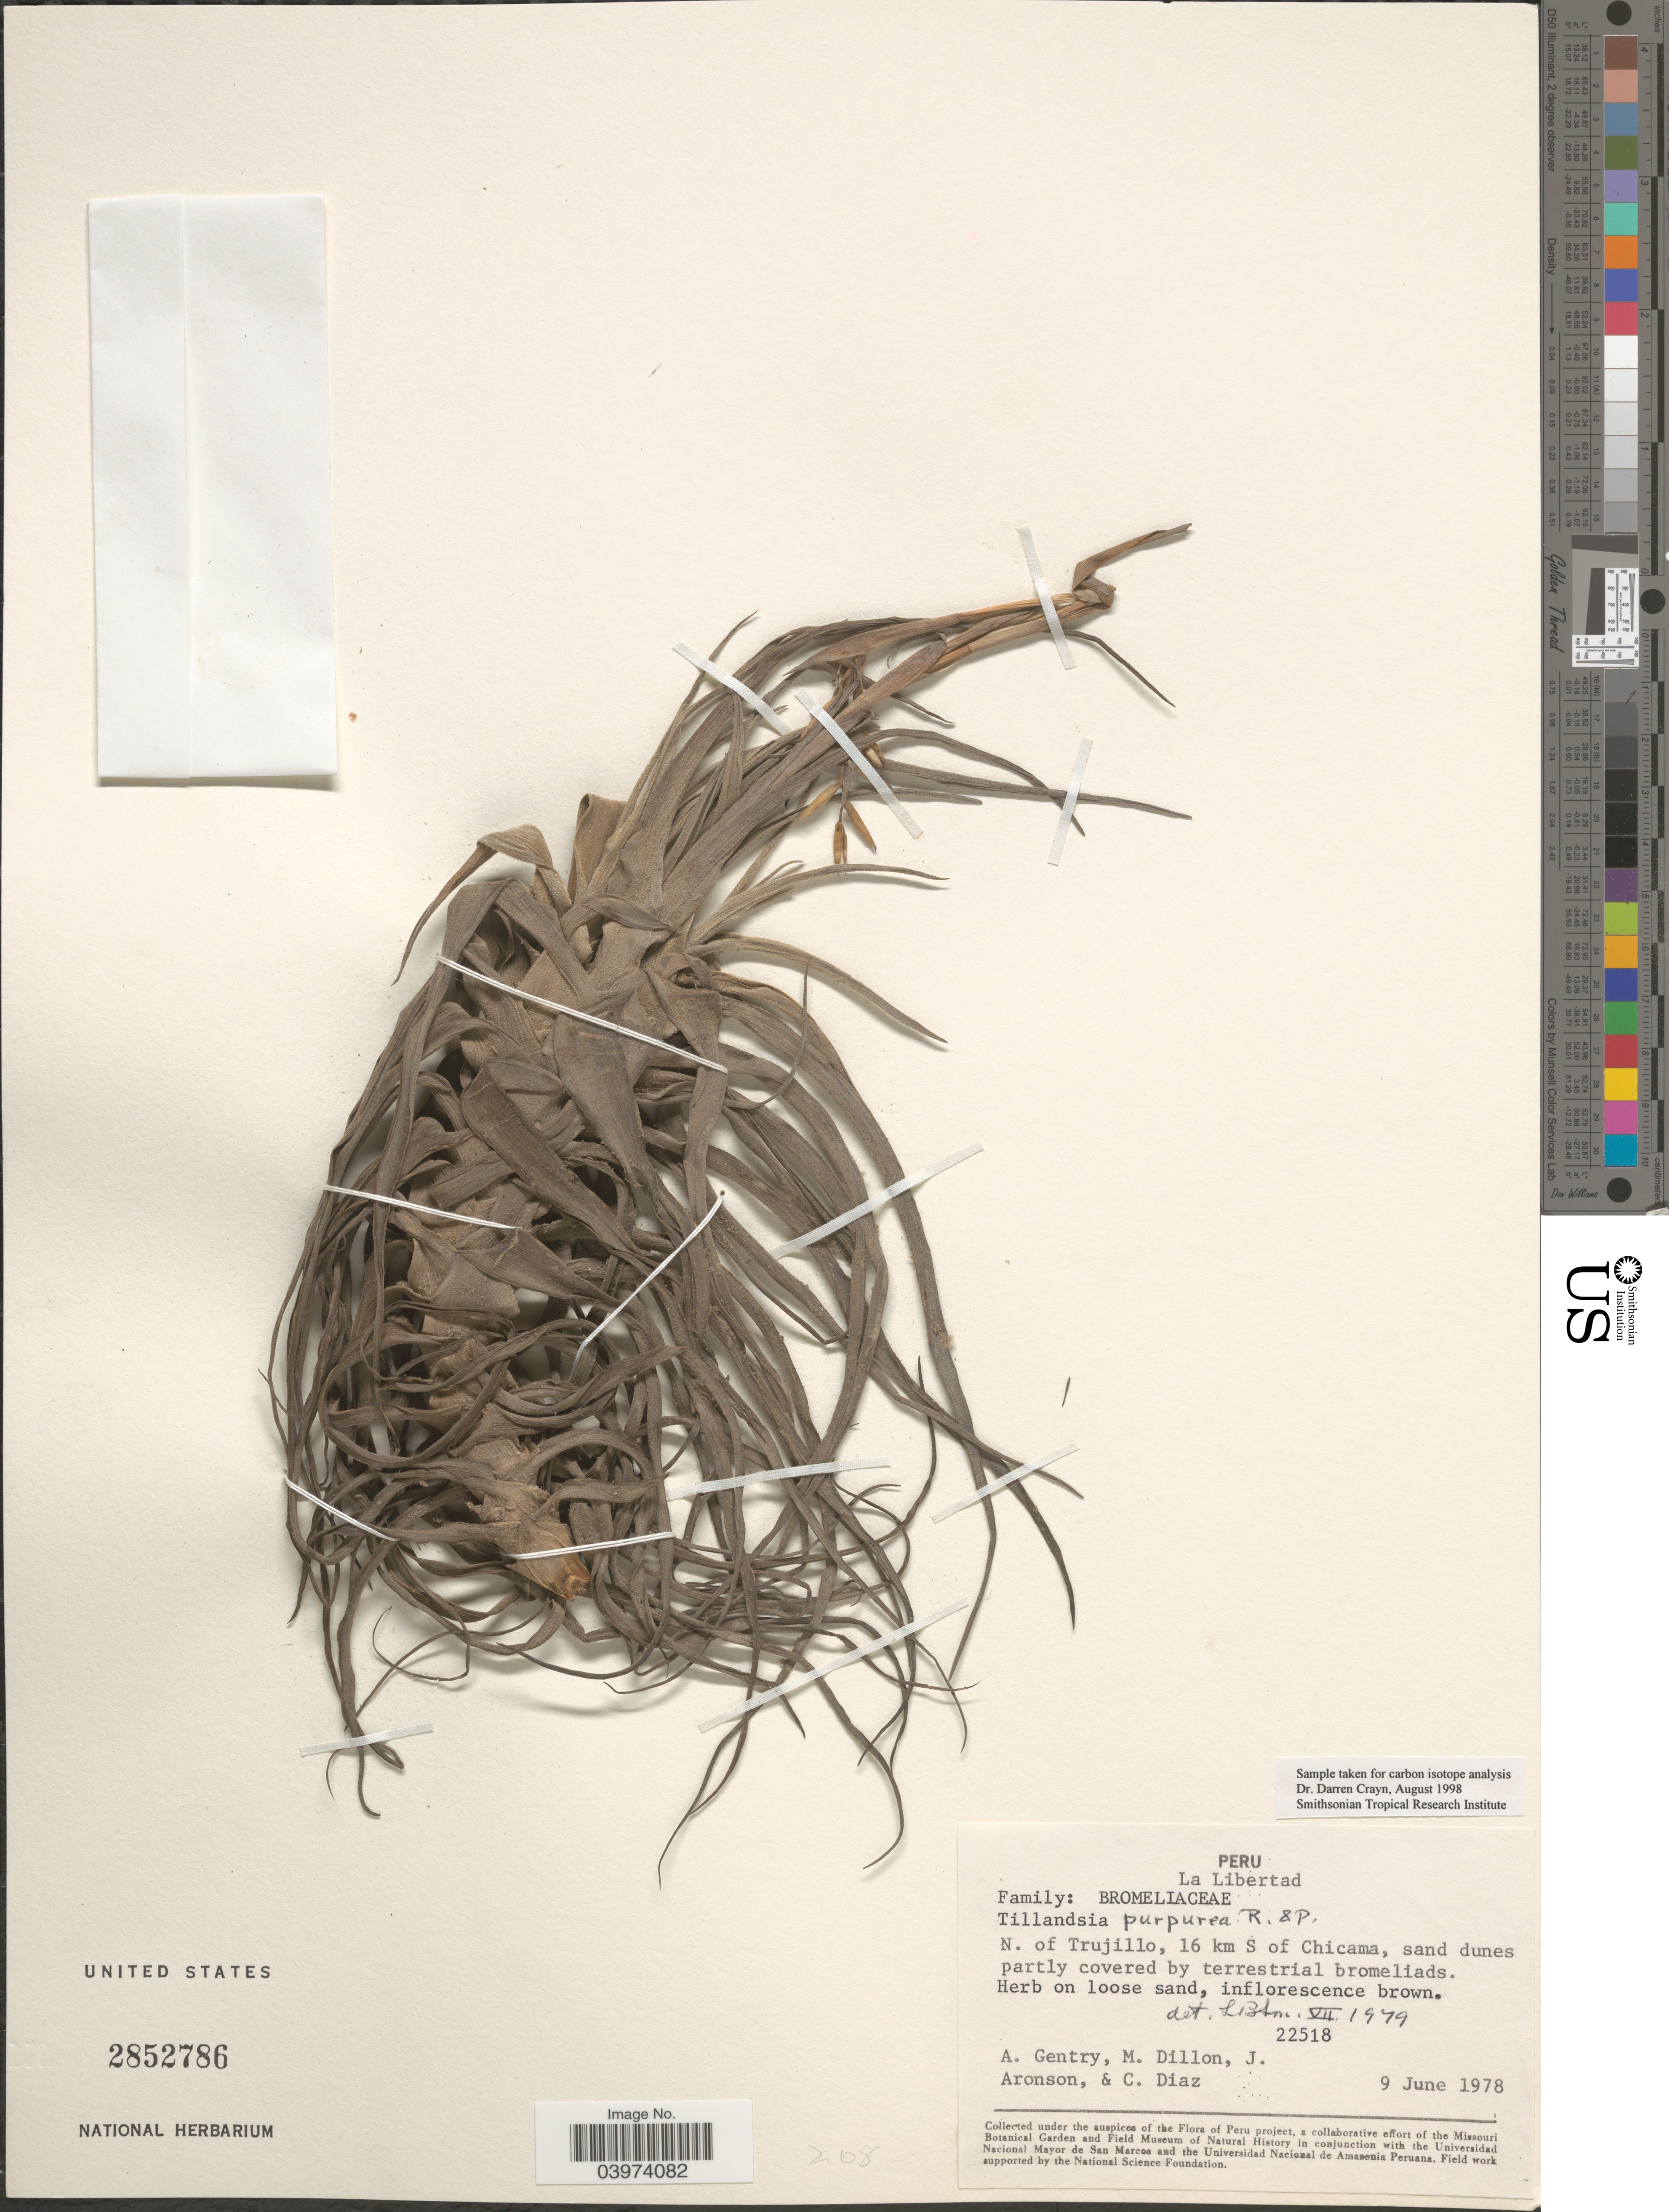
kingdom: Plantae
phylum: Tracheophyta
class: Liliopsida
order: Poales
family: Bromeliaceae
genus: Tillandsia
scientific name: Tillandsia purpurea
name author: Ruiz & Pav.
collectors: A. H. Gentry, M. O. Dillon, J. Aronson & C. Díaz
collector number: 22518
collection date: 1978-06-09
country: Peru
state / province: La Libertad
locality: N. of Trujillo, 16 km S of Chicama.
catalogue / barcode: US 2852786